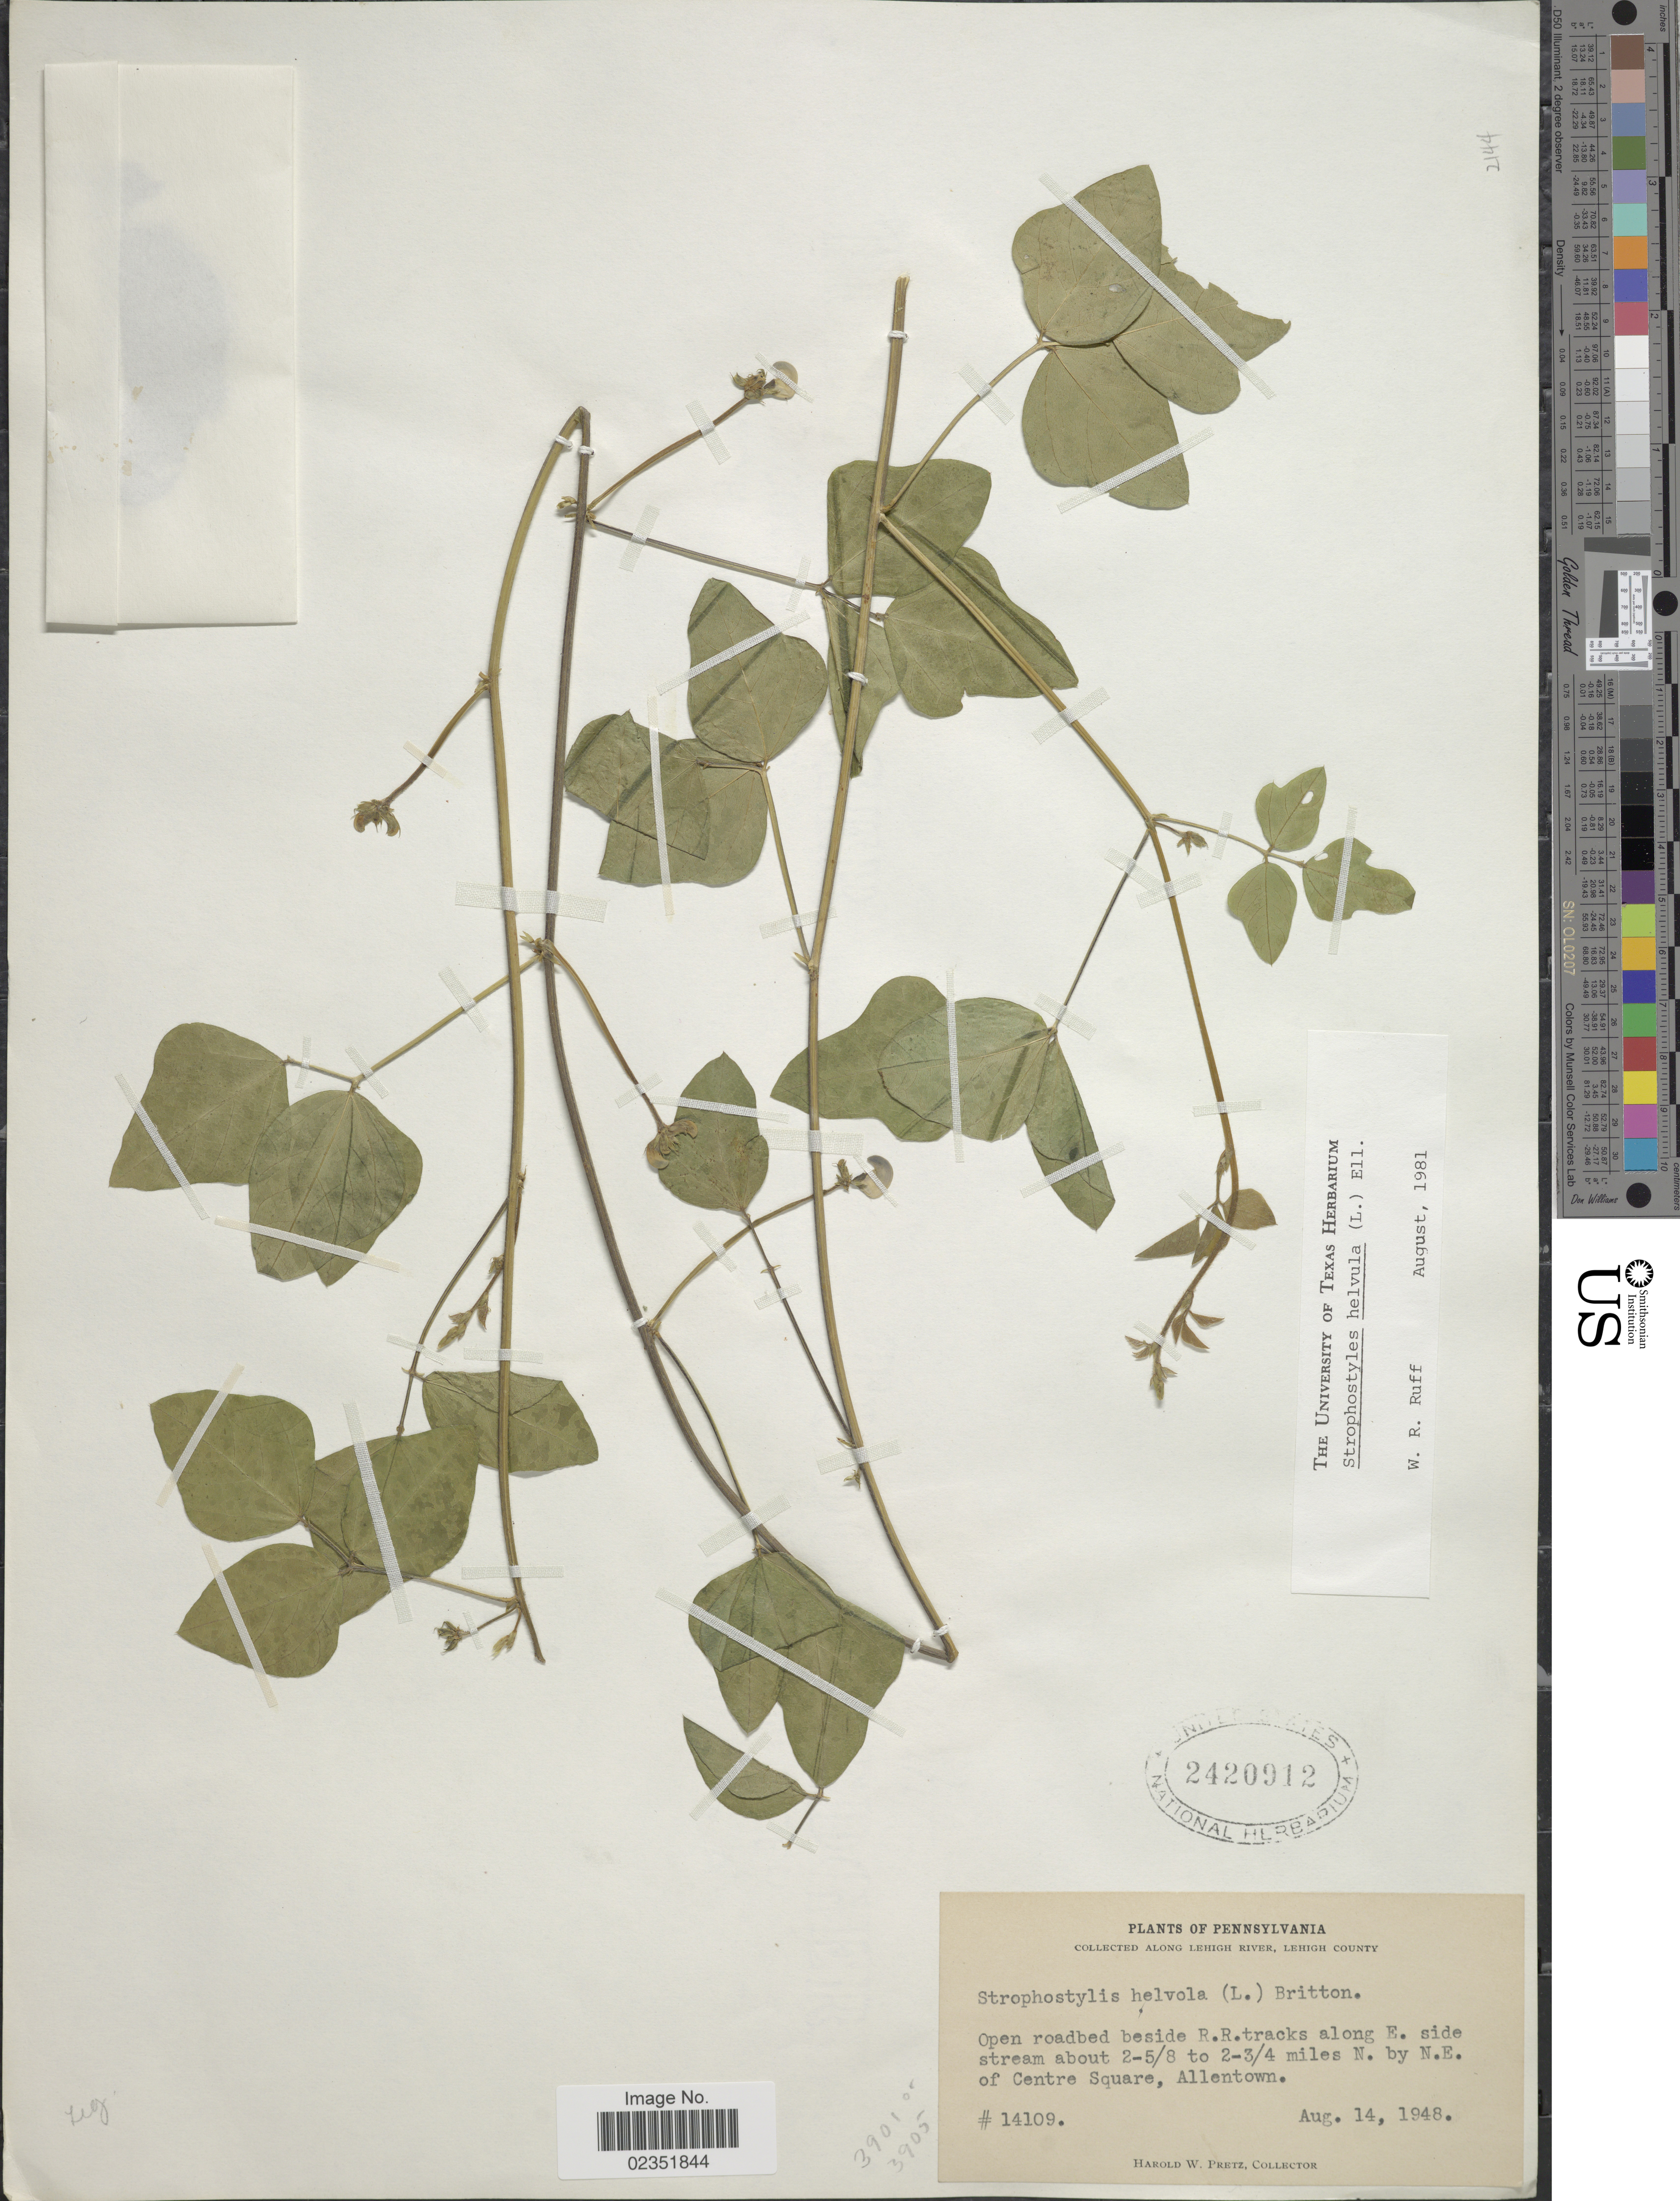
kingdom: Plantae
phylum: Tracheophyta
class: Magnoliopsida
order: Fabales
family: Fabaceae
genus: Strophostyles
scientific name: Strophostyles helvola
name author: (L.) Elliott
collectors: H. W. Pretz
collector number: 14109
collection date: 1948-08-14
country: United States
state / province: Pennsylvania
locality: Along Lehigh River, Lehigh County, Open roadbed beside R.R. tracks along E. side stream about 2-5/8 to 2-3/4 miles N. by N.E. of Centre Square, Allentown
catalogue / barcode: US 2420912